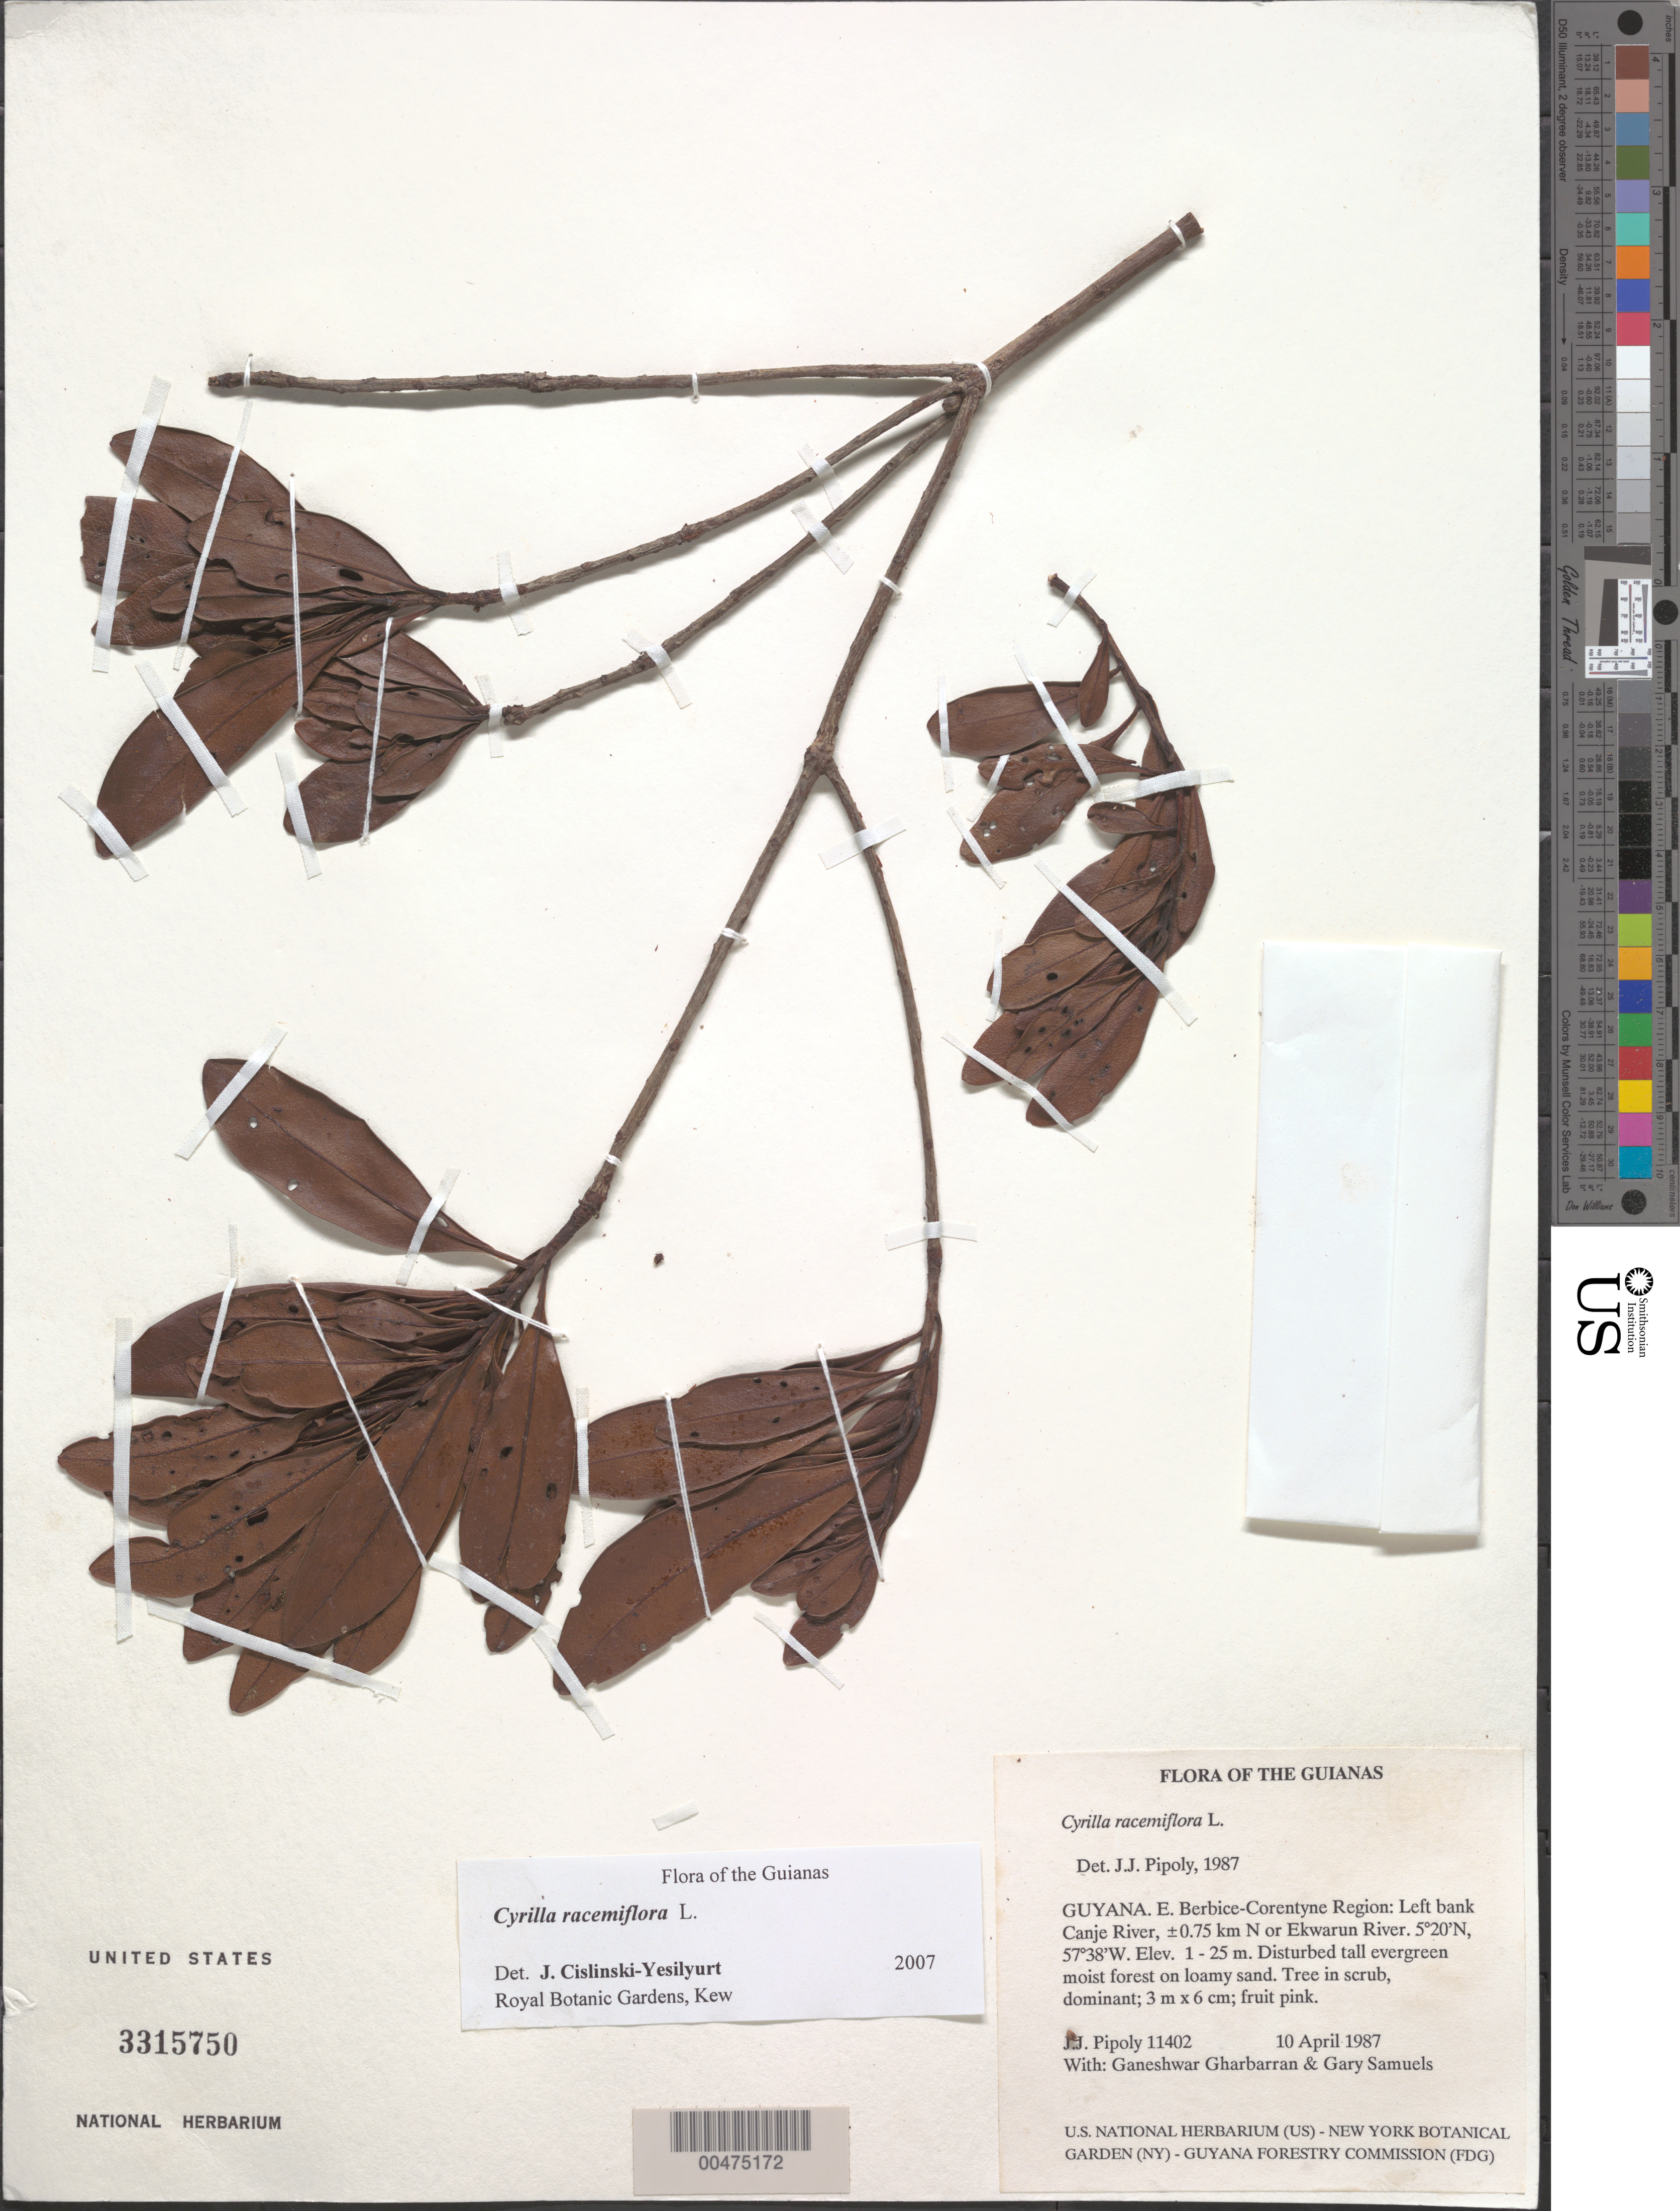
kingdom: Plantae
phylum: Tracheophyta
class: Magnoliopsida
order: Ericales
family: Cyrillaceae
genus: Cyrilla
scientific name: Cyrilla racemiflora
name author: L.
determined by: Yesilyurt, J. C.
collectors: J. J. Pipoly, G. Gharbarran & G. Samuels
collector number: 11402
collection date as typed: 10 April 1987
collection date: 1987-04-10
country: Guyana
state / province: E. Berbice-Corentyne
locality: Canje River, ± 0.75 km N of Ekwarun River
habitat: Disturbed tall evergreen moist forest on loamy sand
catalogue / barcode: US 3315750